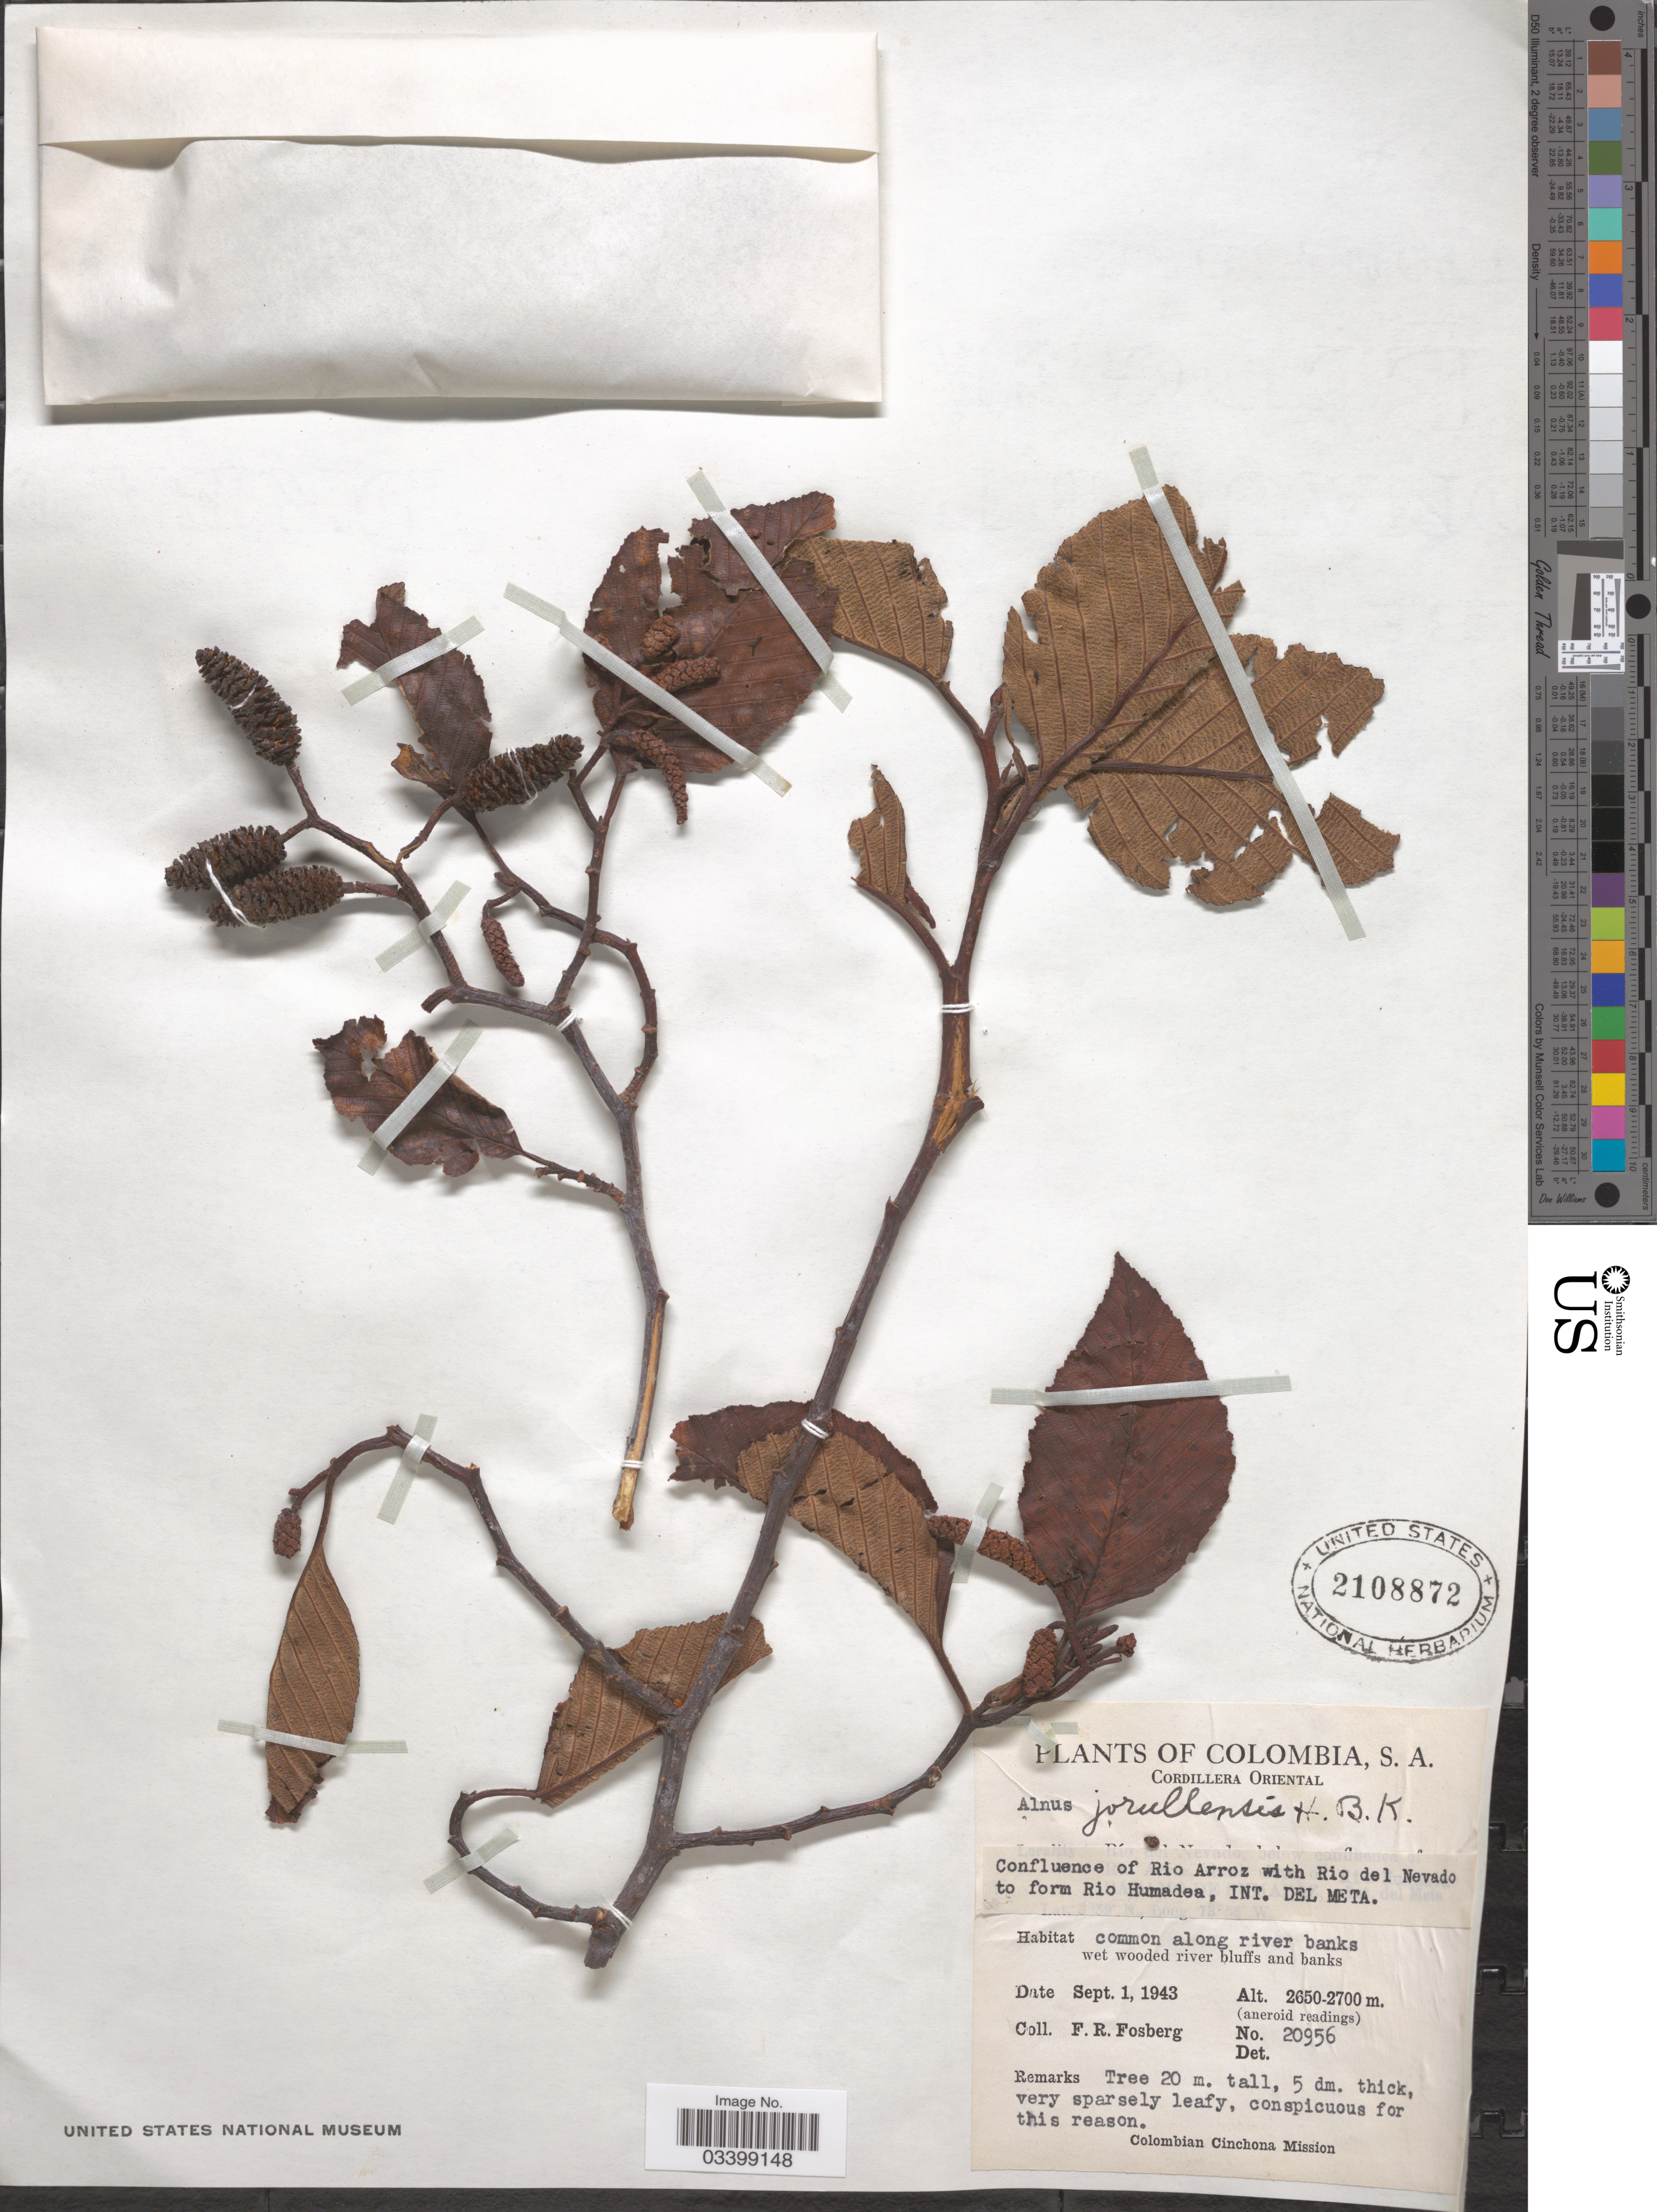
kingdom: Plantae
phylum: Tracheophyta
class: Magnoliopsida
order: Fagales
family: Betulaceae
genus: Alnus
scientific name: Alnus acuminata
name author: Kunth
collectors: F. R. Fosberg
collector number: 20956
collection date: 1943-09-01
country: Colombia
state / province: Meta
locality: Cordillera Oriental. Confluence of Rio Arroz with R‭io del Nevado to form Rio Humadea, INT. Del Meta.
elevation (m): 2650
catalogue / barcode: US 2108872